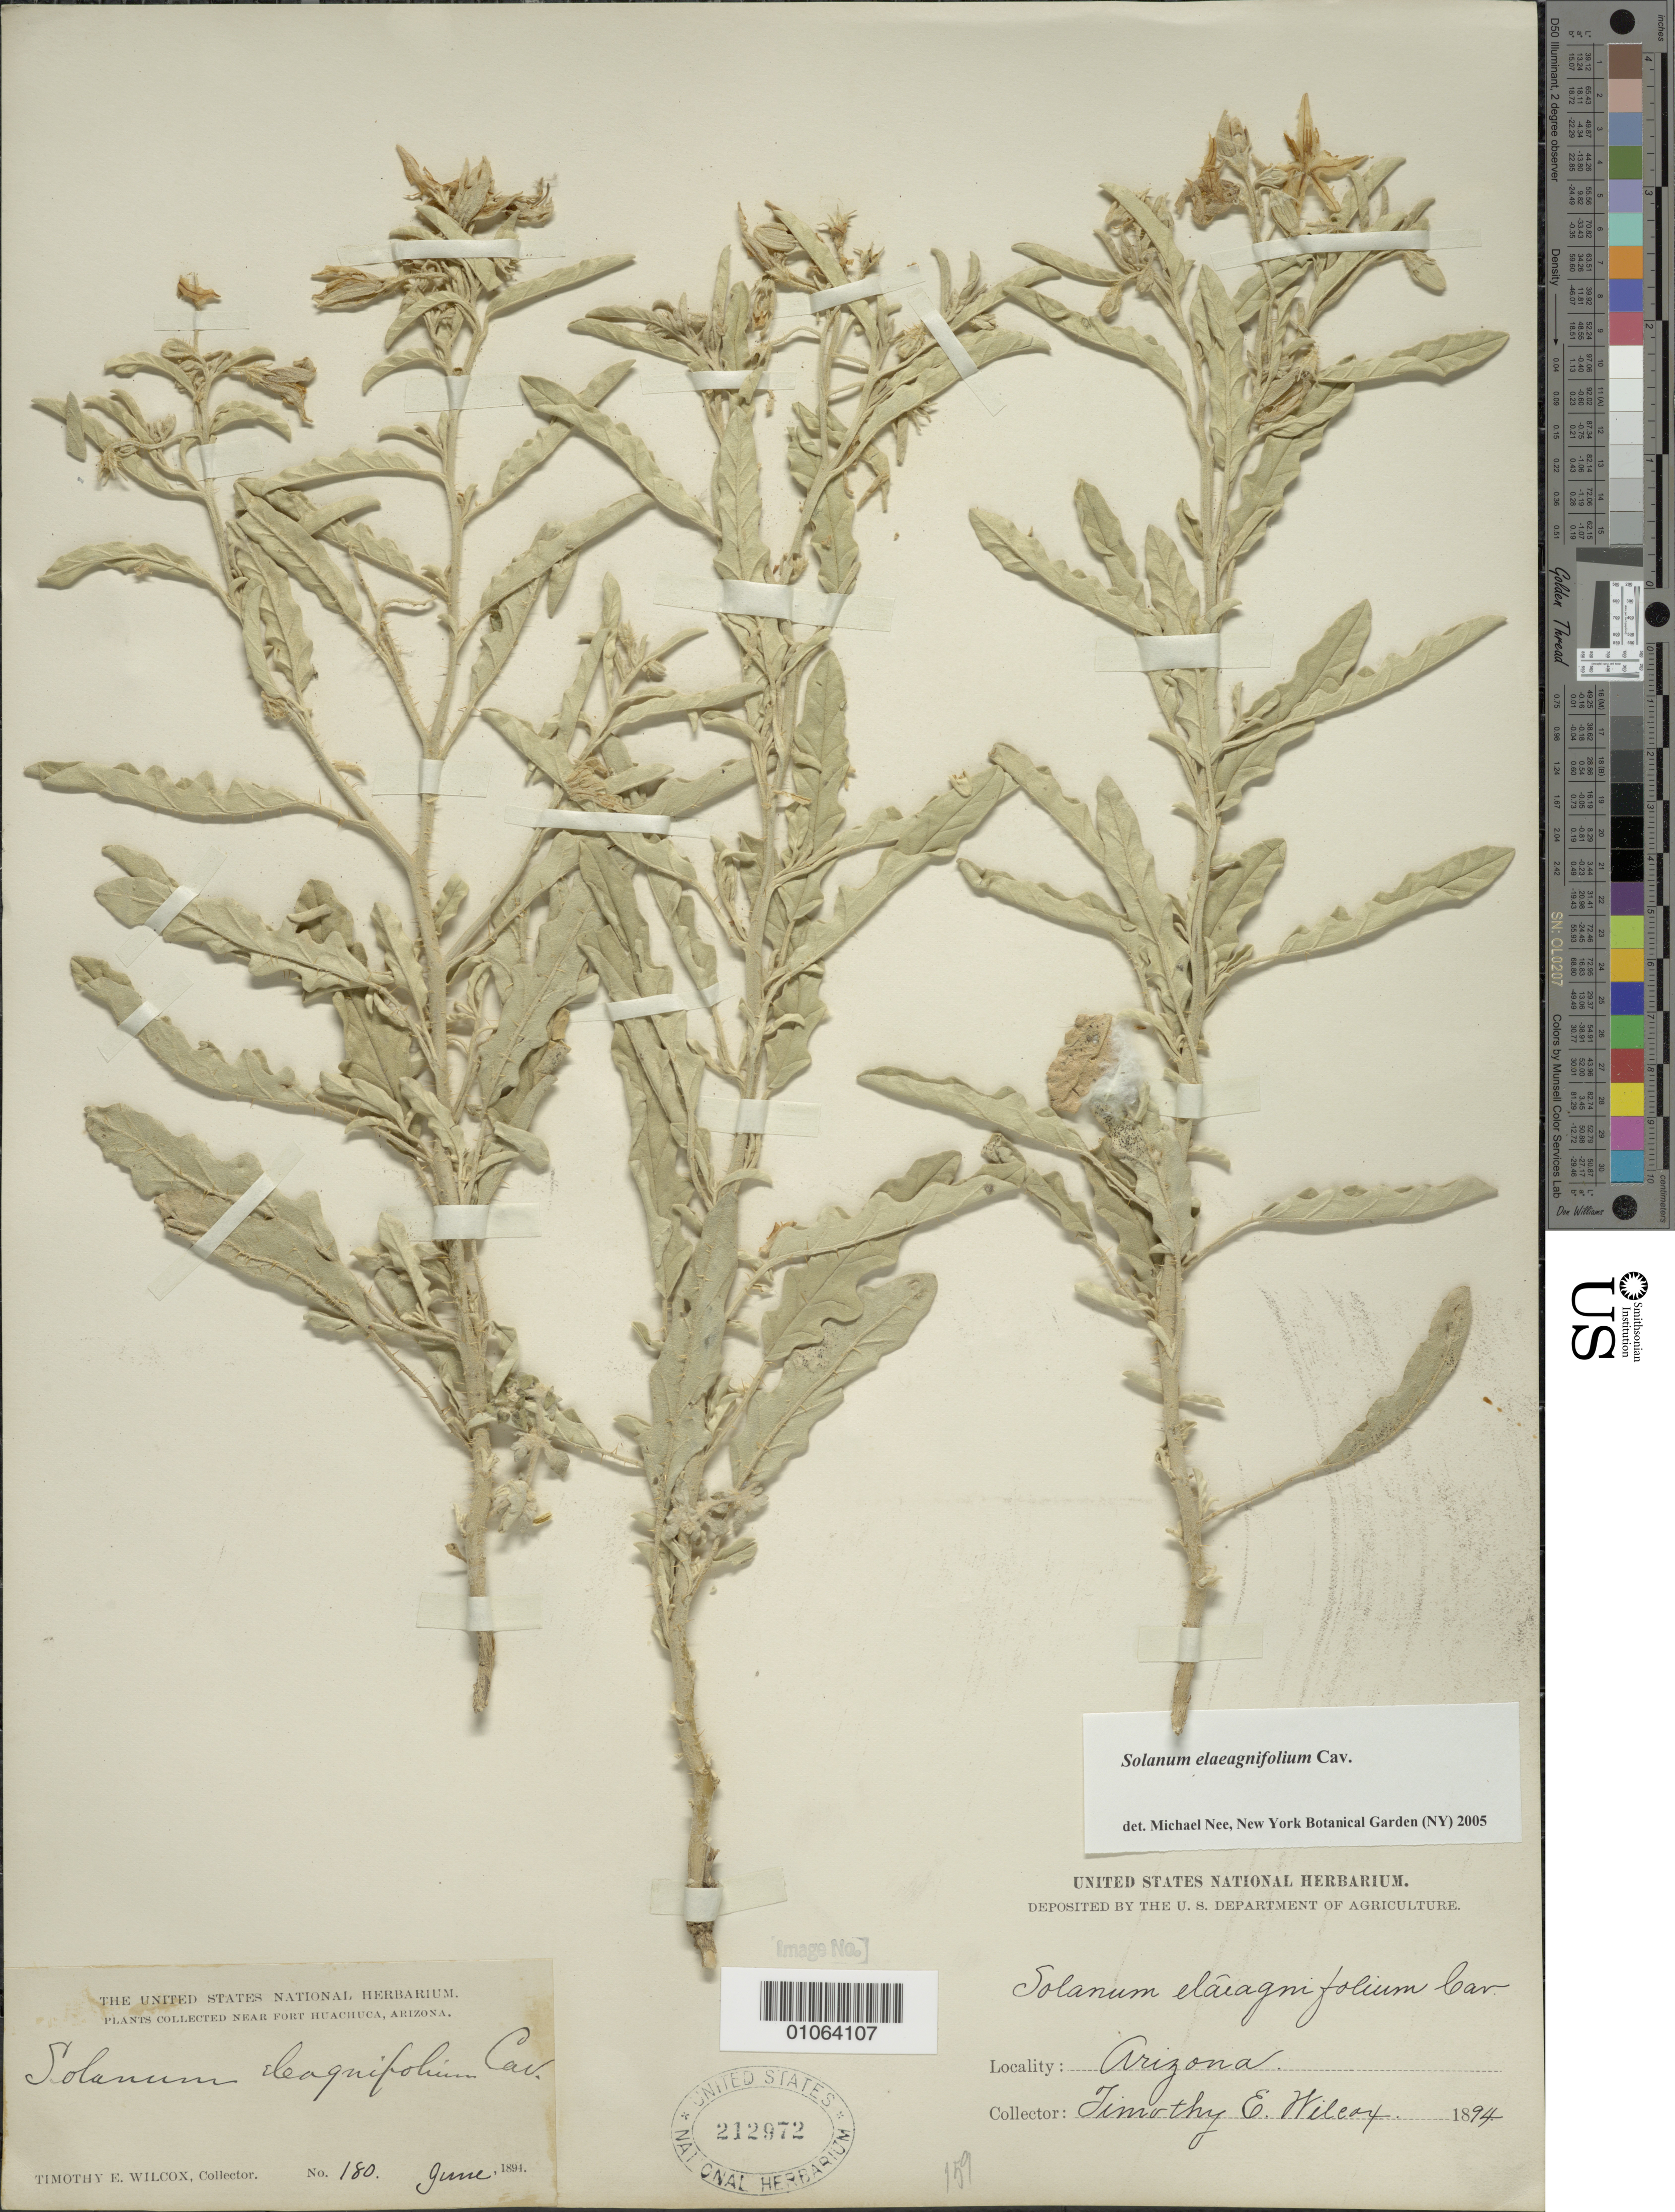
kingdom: Plantae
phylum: Tracheophyta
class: Magnoliopsida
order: Solanales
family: Solanaceae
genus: Solanum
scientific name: Solanum elaeagnifolium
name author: Cav.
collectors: T. E. Wilcox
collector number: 180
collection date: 1894-06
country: United States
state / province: Arizona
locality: Near Fort Huachuca.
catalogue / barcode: US 212972